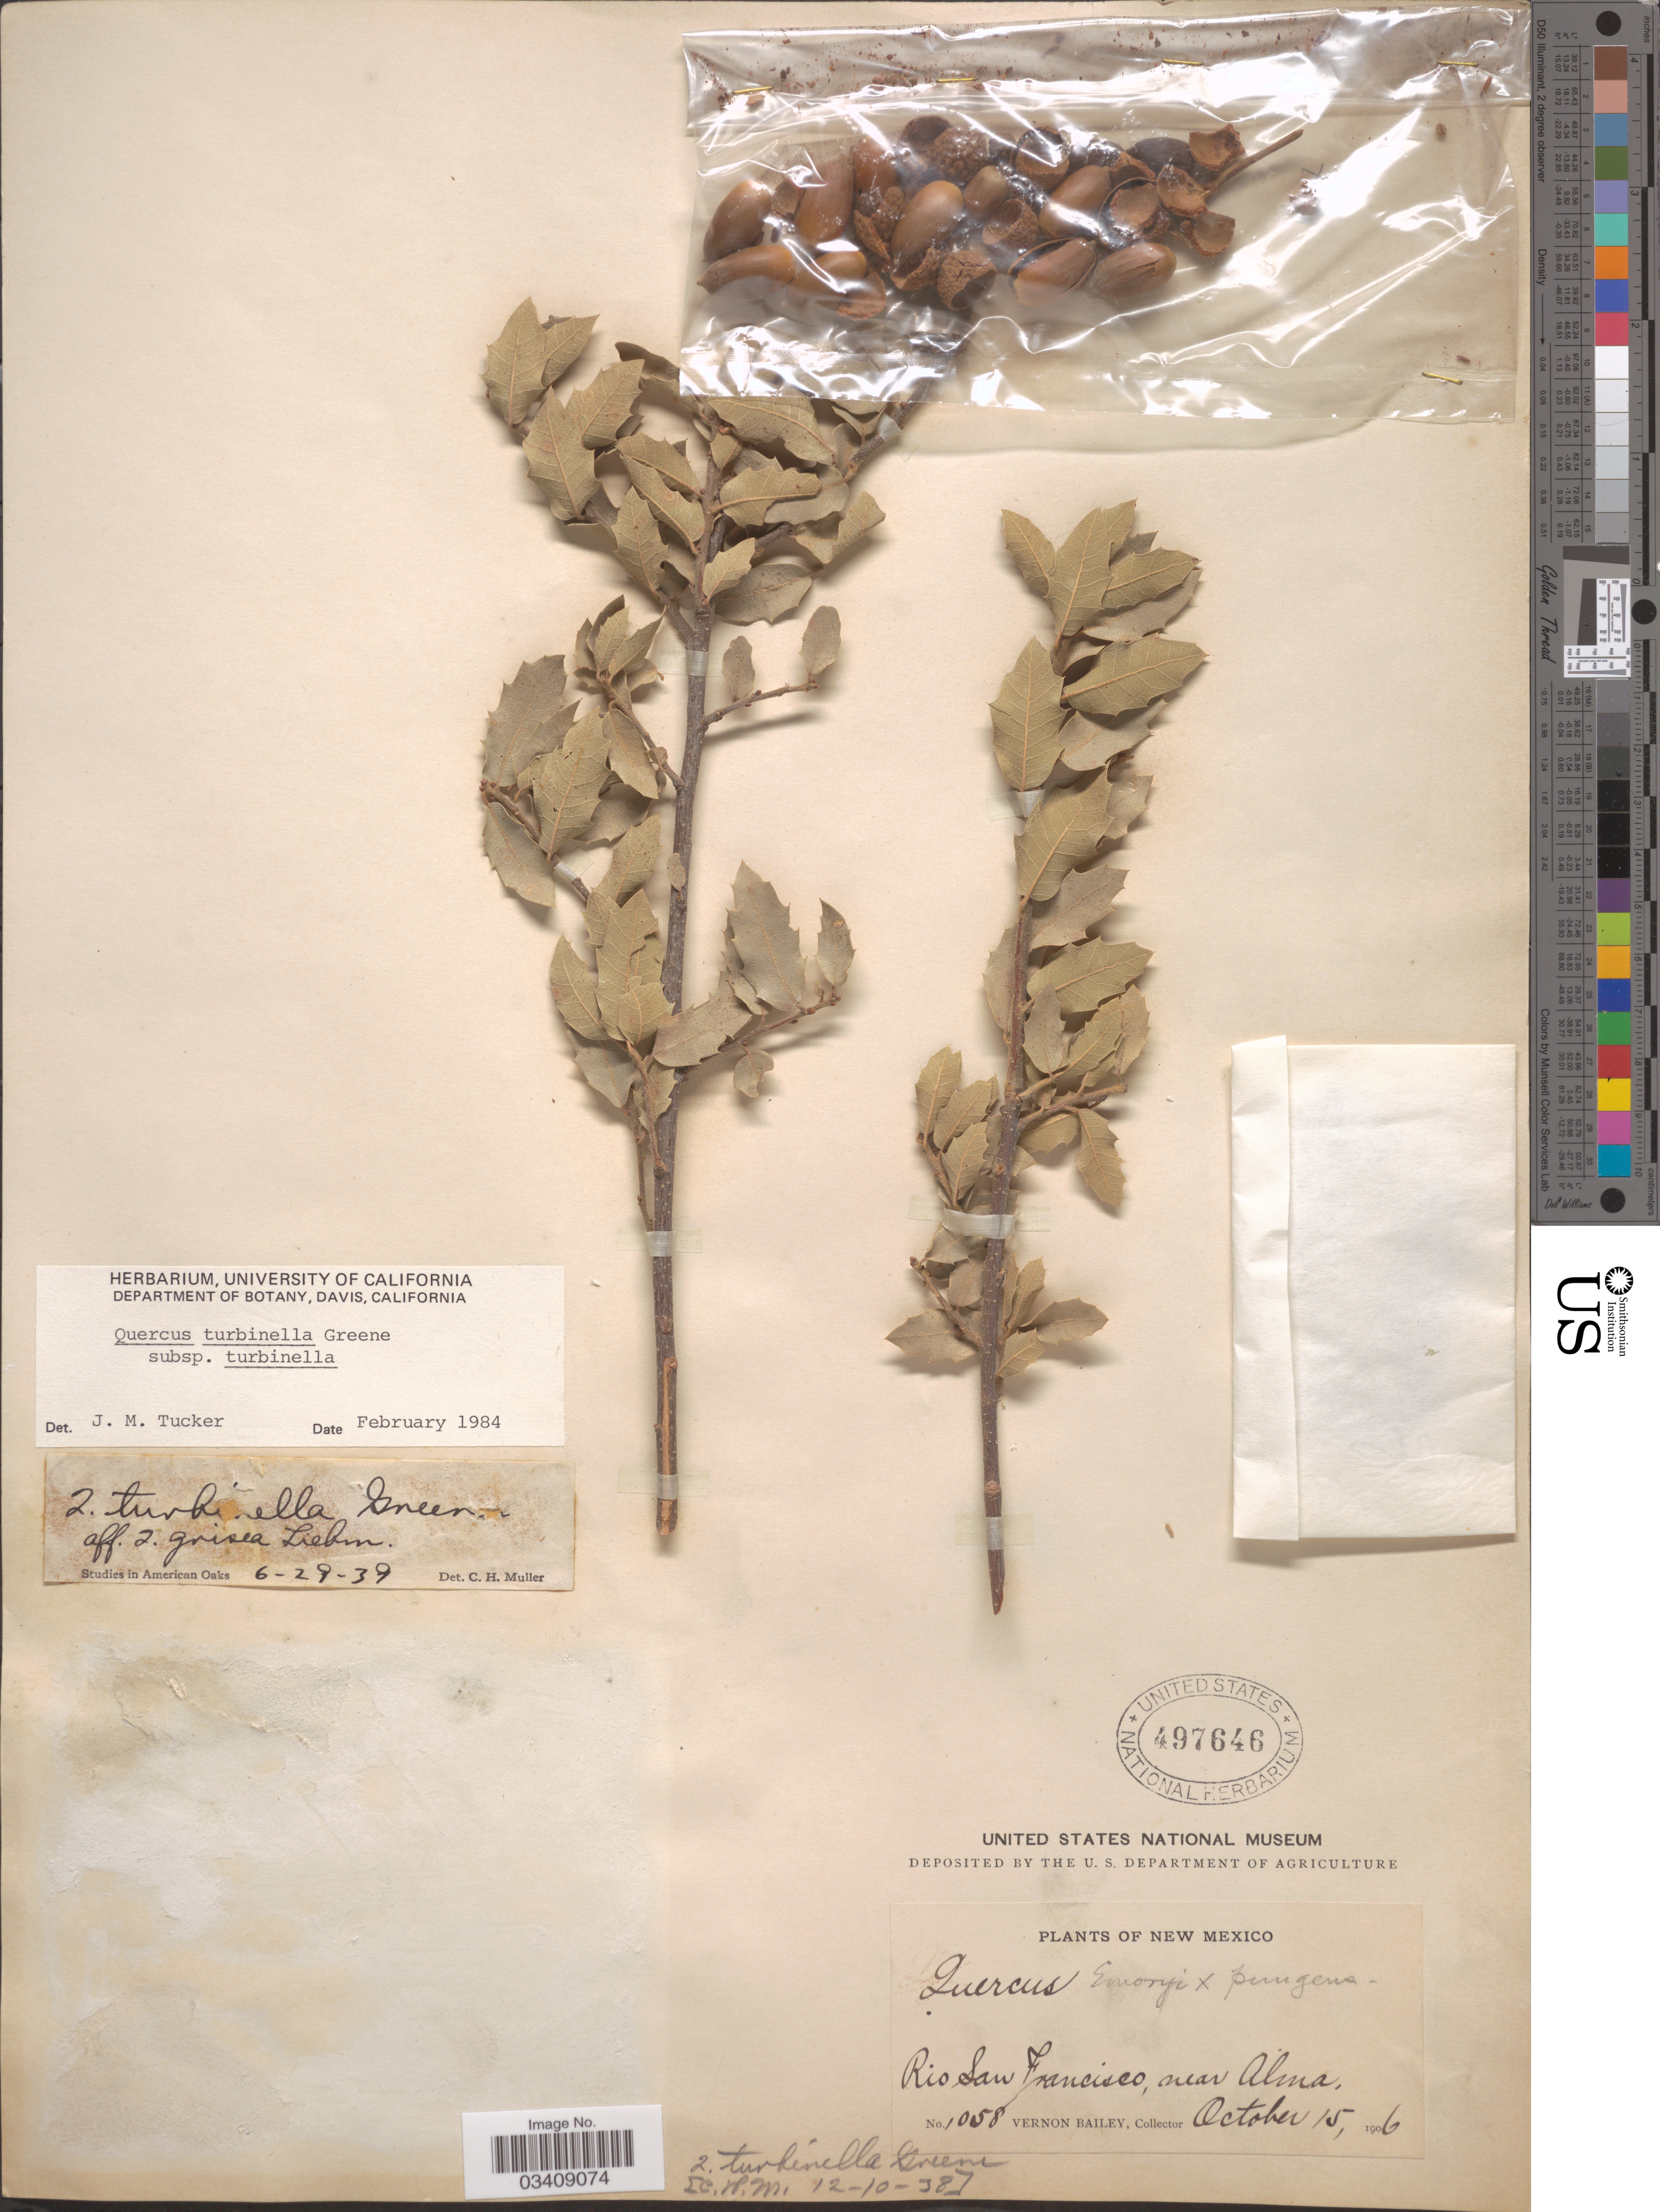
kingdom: Plantae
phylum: Tracheophyta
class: Magnoliopsida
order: Fagales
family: Fagaceae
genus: Quercus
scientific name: Quercus turbinella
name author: Greene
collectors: V. O. Bailey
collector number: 1058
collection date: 1906-10-15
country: United States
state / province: New Mexico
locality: Rio San Francisco, near Alma.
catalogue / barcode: US 497646